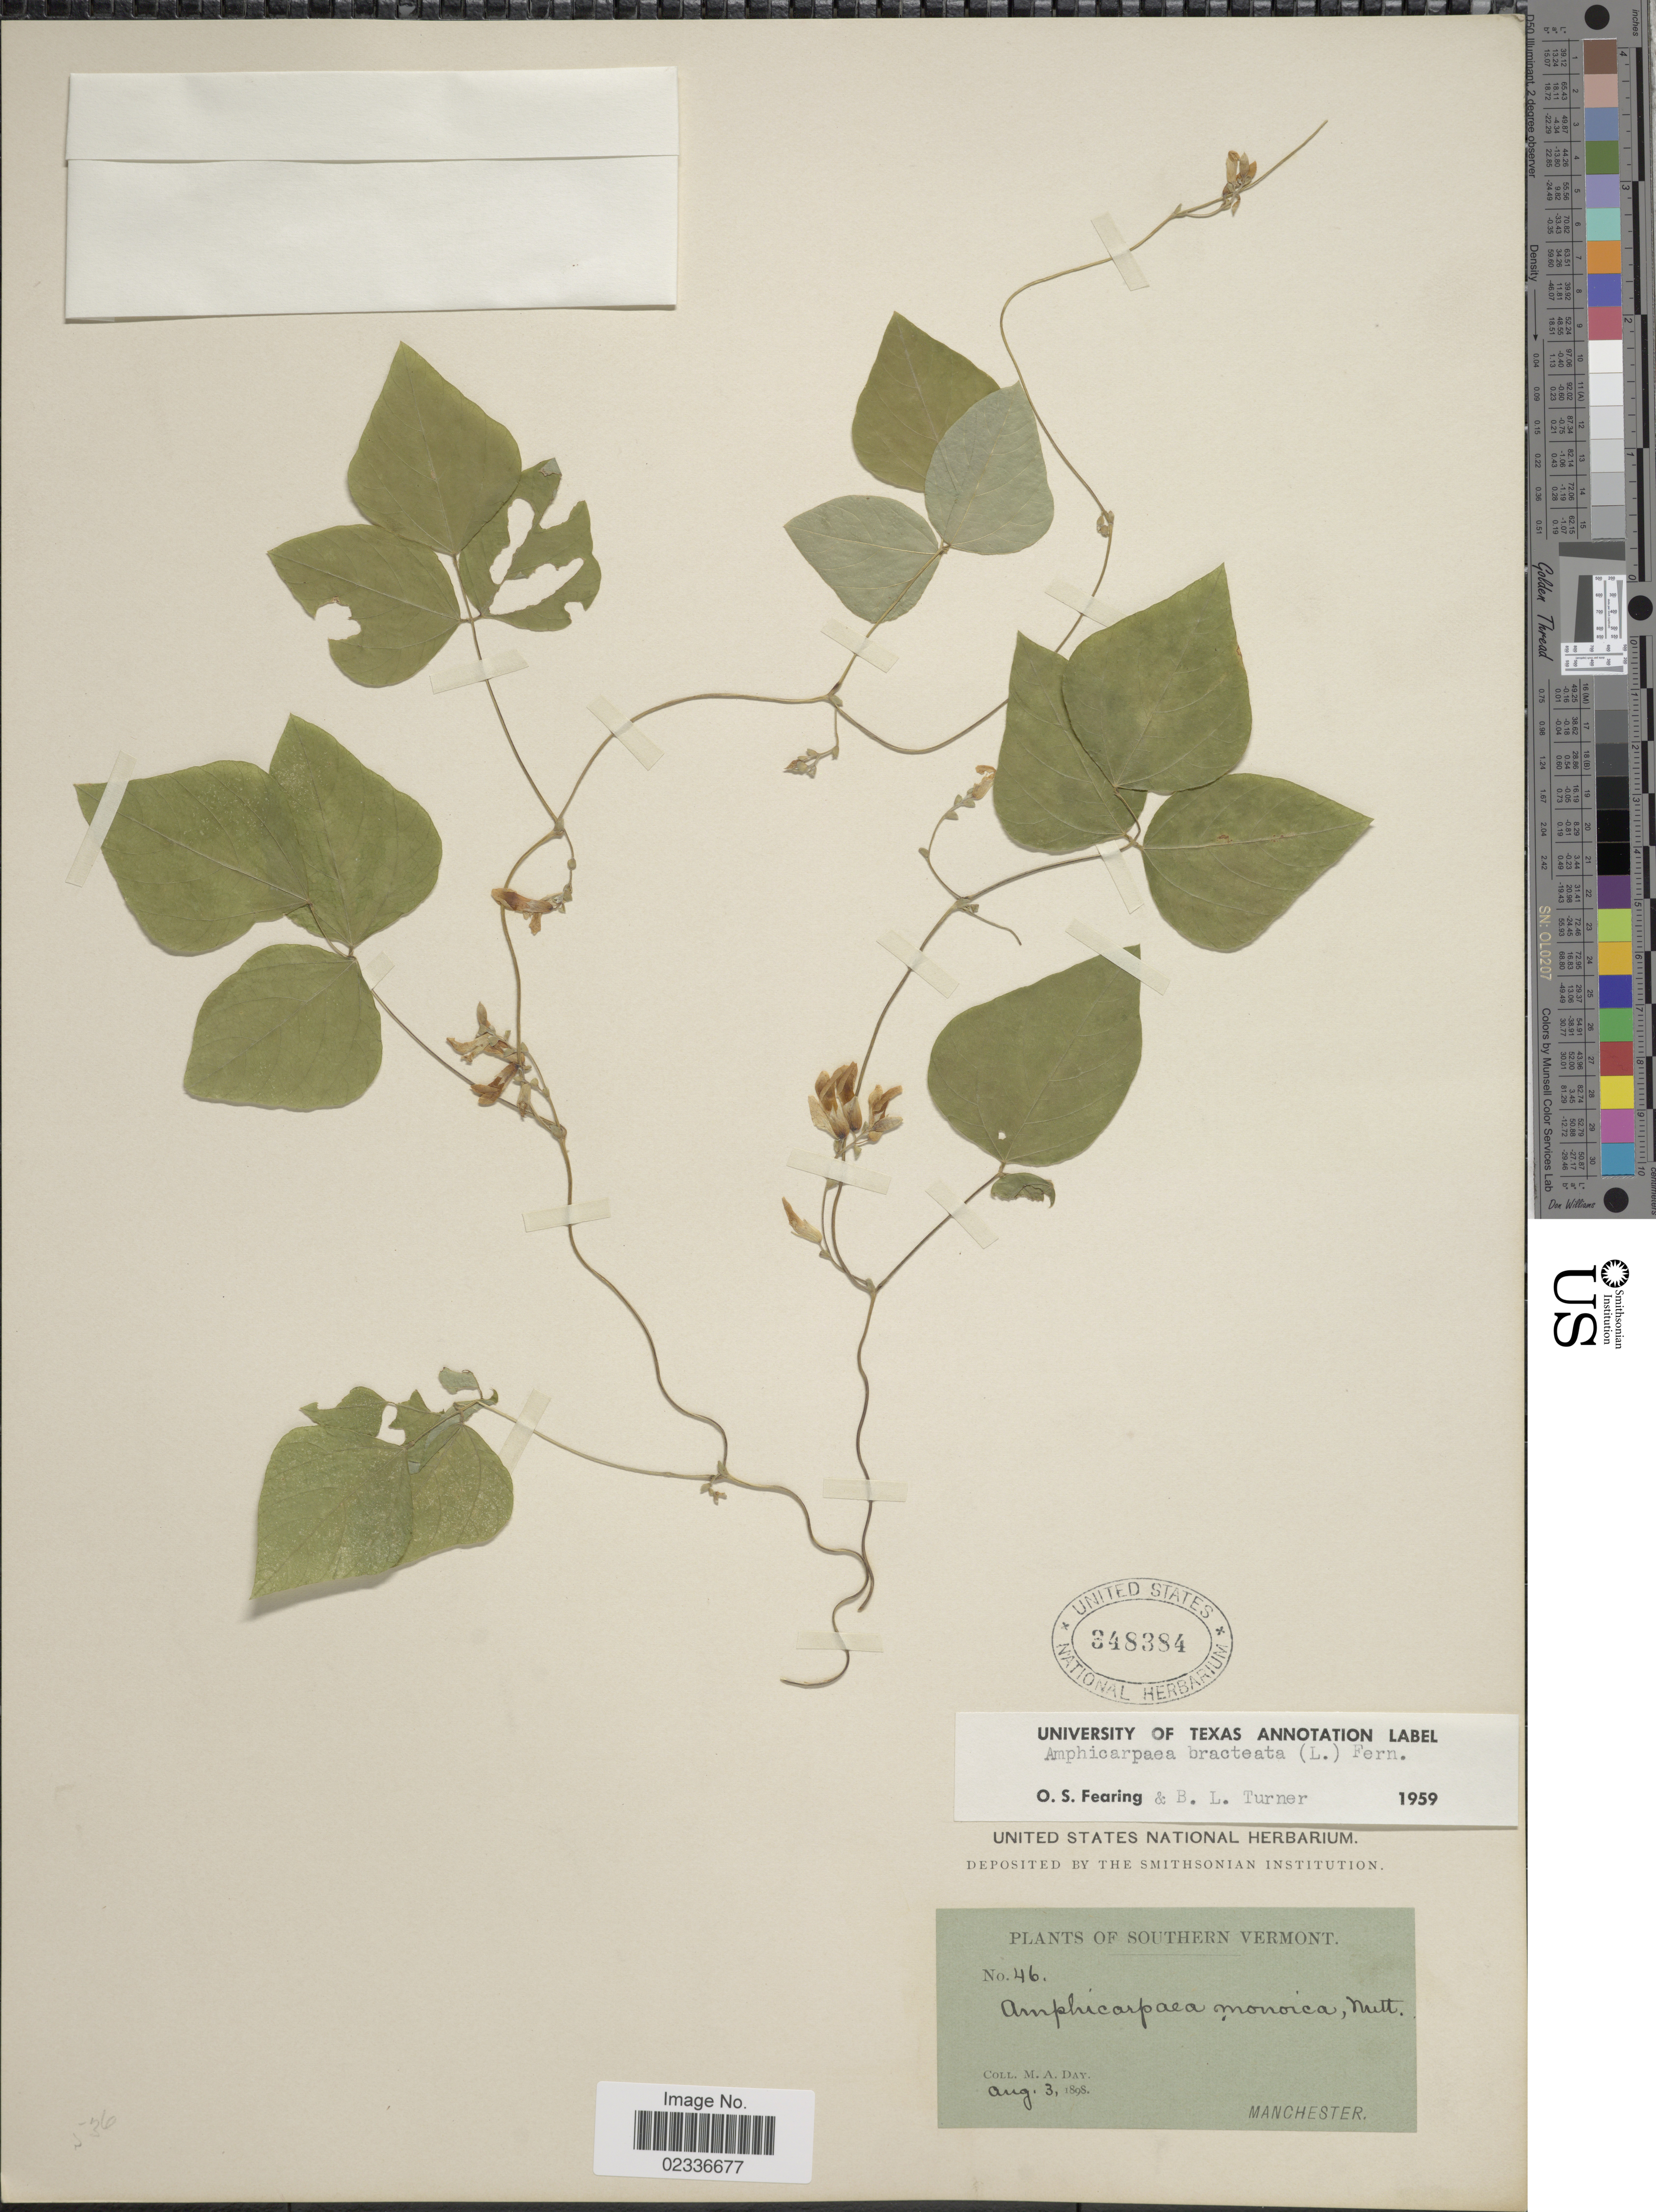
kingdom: Plantae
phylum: Tracheophyta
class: Magnoliopsida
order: Fabales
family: Fabaceae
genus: Amphicarpaea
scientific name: Amphicarpaea bracteata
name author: (L.) Fernald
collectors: M. Day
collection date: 1898-08-03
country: United States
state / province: Vermont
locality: Southern Vermont, Manchester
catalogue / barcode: US 348384